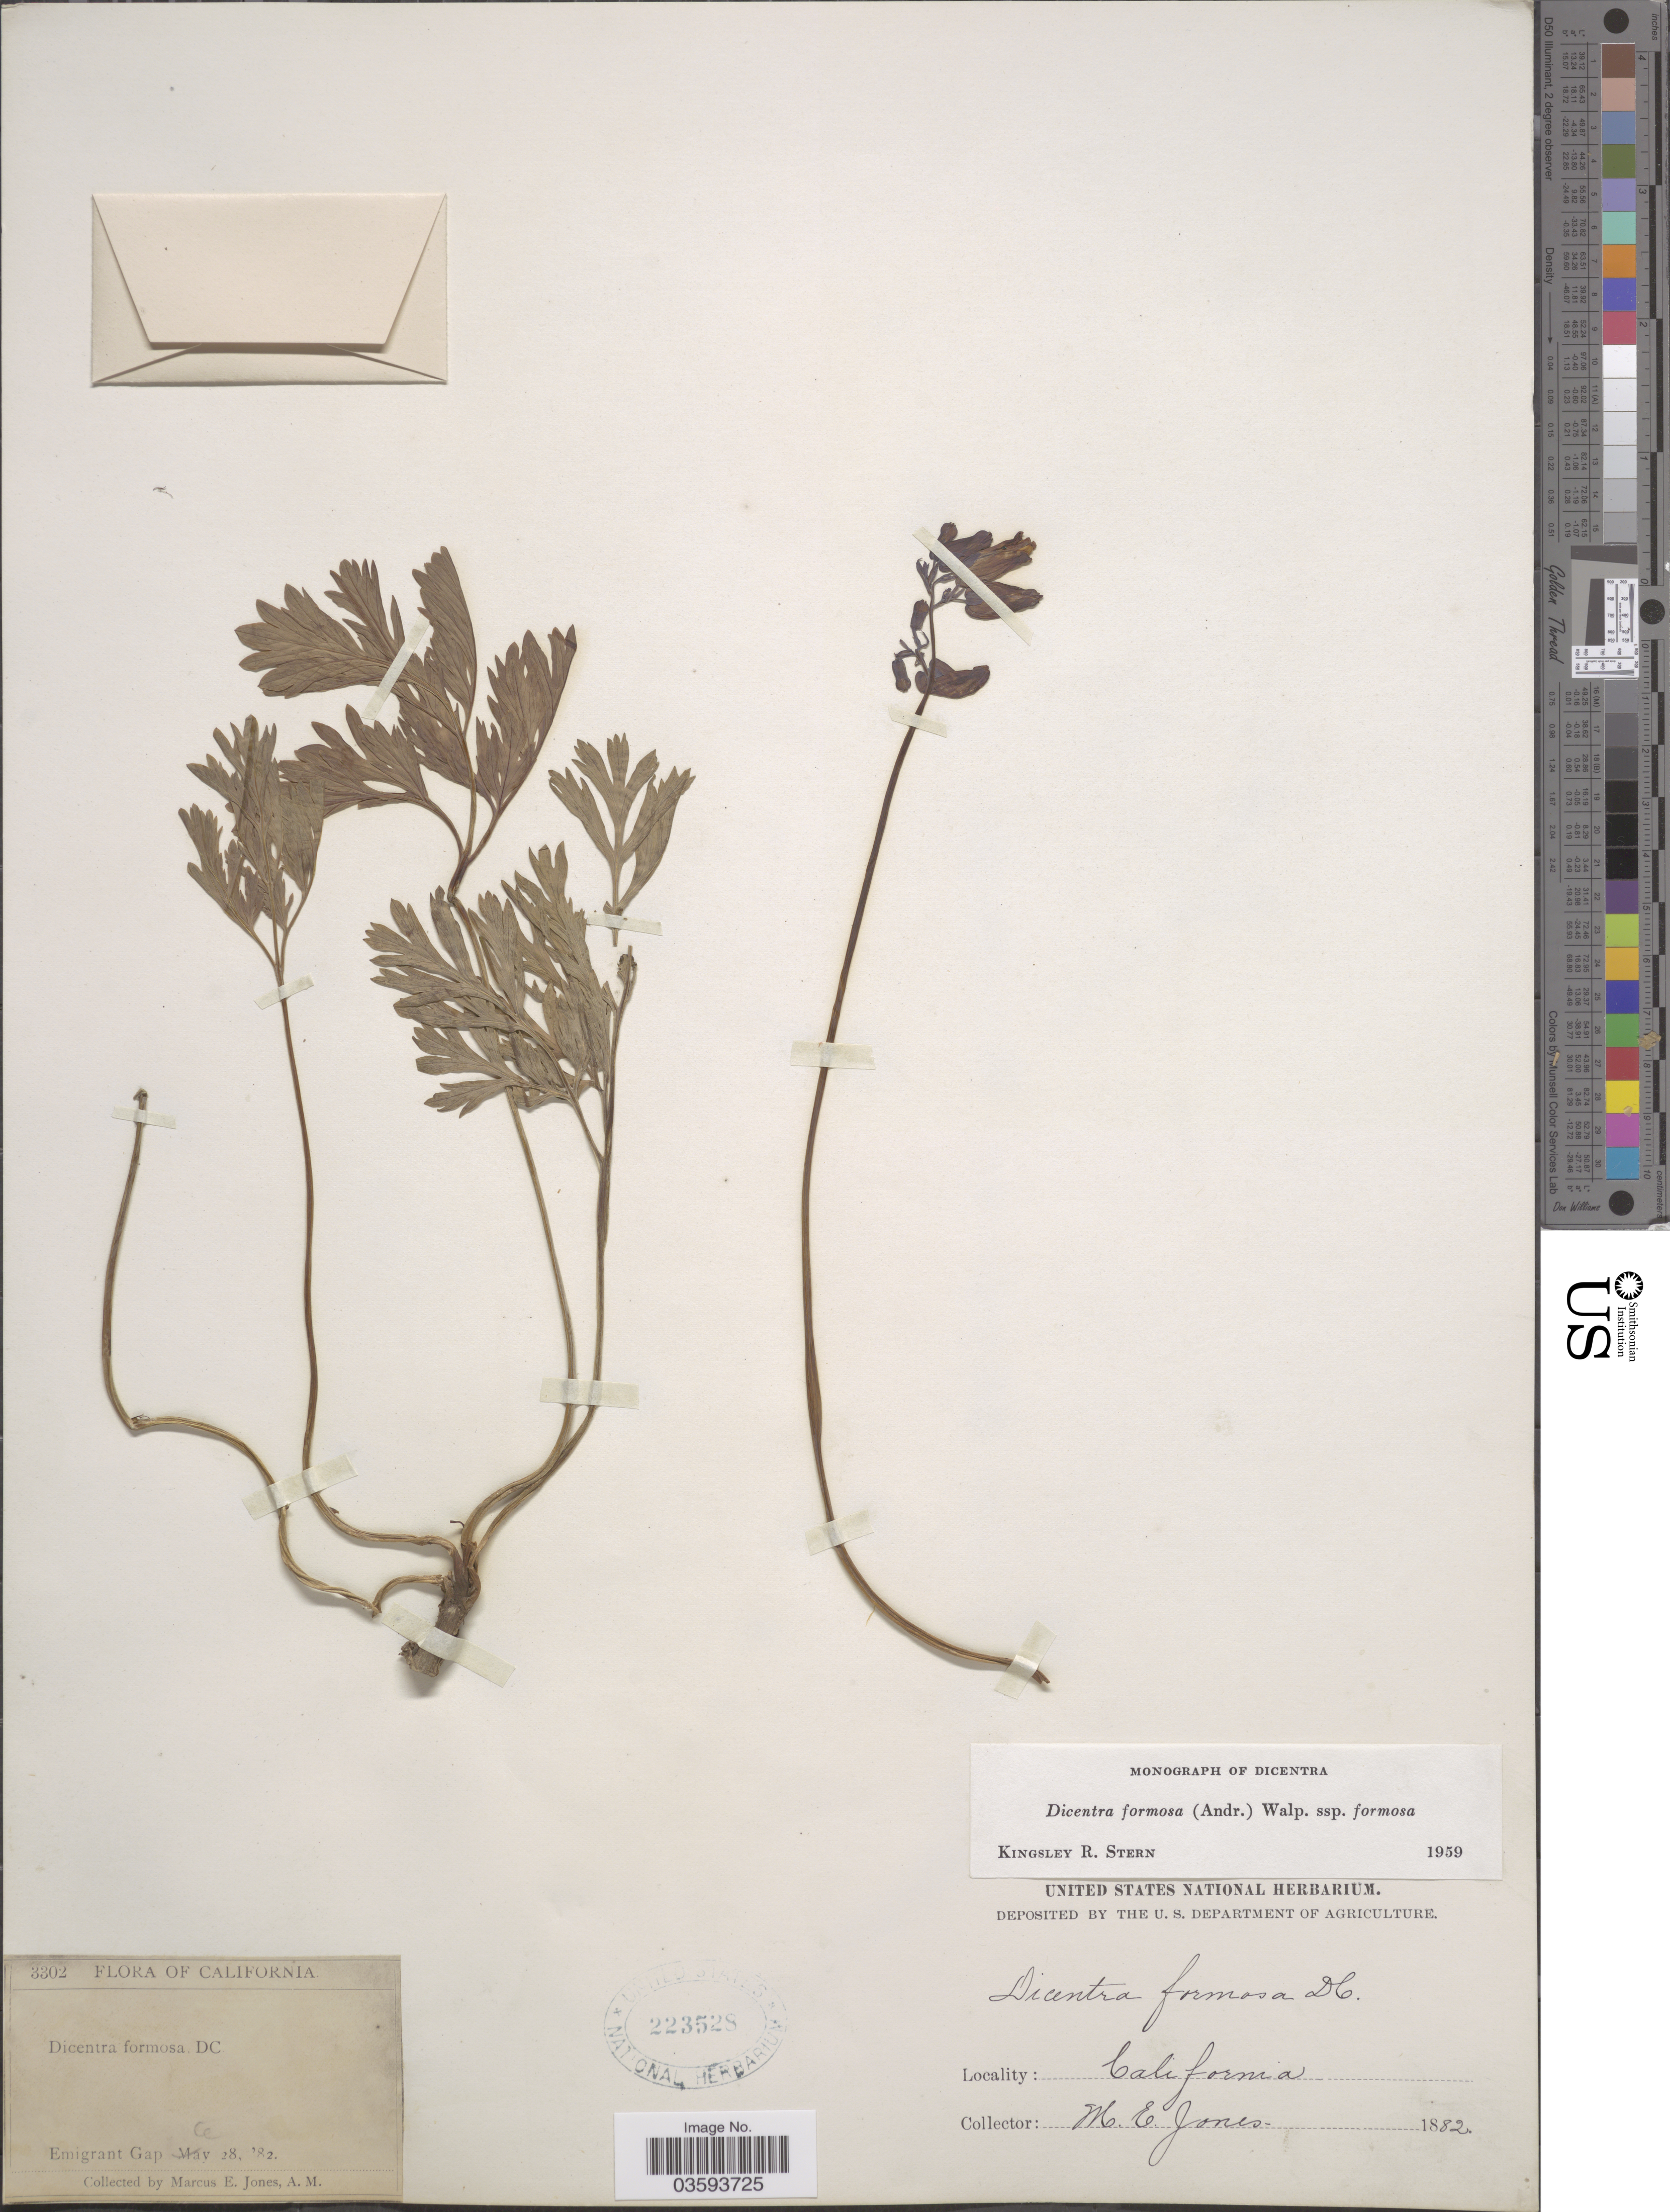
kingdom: Plantae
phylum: Tracheophyta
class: Magnoliopsida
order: Ranunculales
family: Papaveraceae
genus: Dicentra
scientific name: Dicentra formosa subsp. formosa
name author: (Haw.) Walp.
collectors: M. E. Jones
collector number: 3302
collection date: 1882-05-28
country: United States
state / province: California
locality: Emigrant Gap.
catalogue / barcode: US 223528